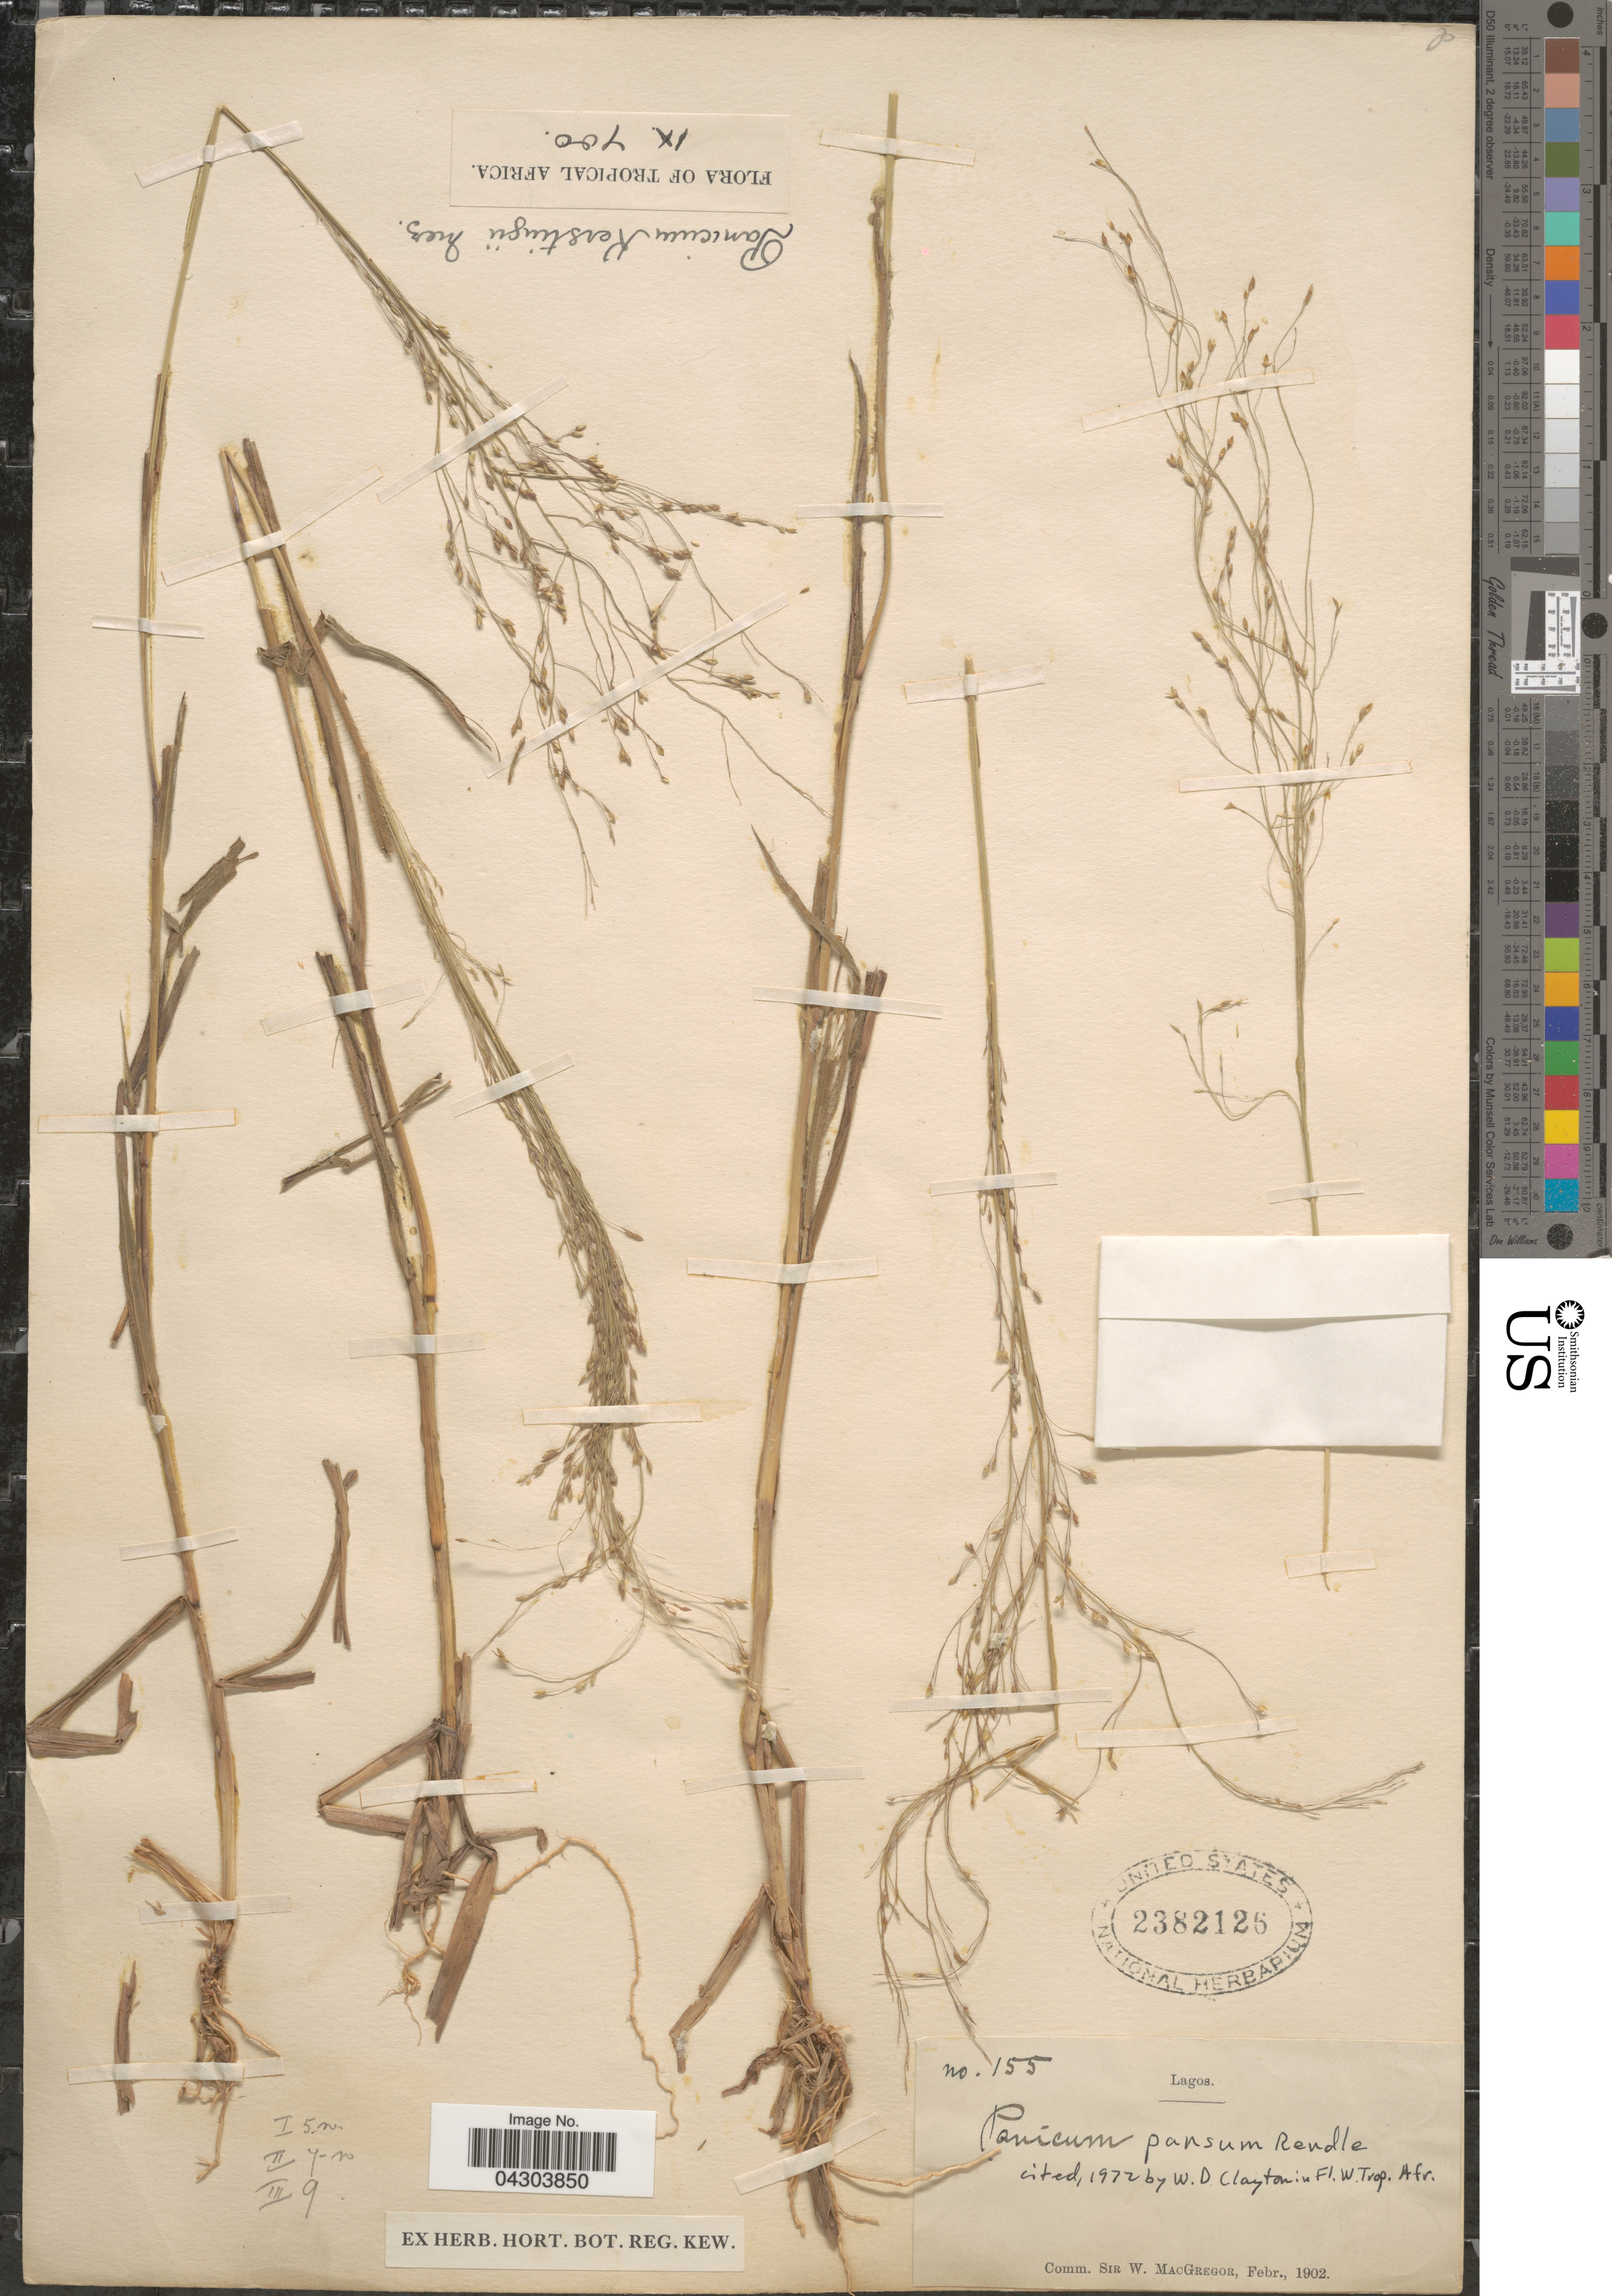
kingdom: Plantae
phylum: Tracheophyta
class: Liliopsida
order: Poales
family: Poaceae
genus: Panicum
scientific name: Panicum pansum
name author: Rendle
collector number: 155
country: Nigeria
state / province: Lagos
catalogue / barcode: US 2382126